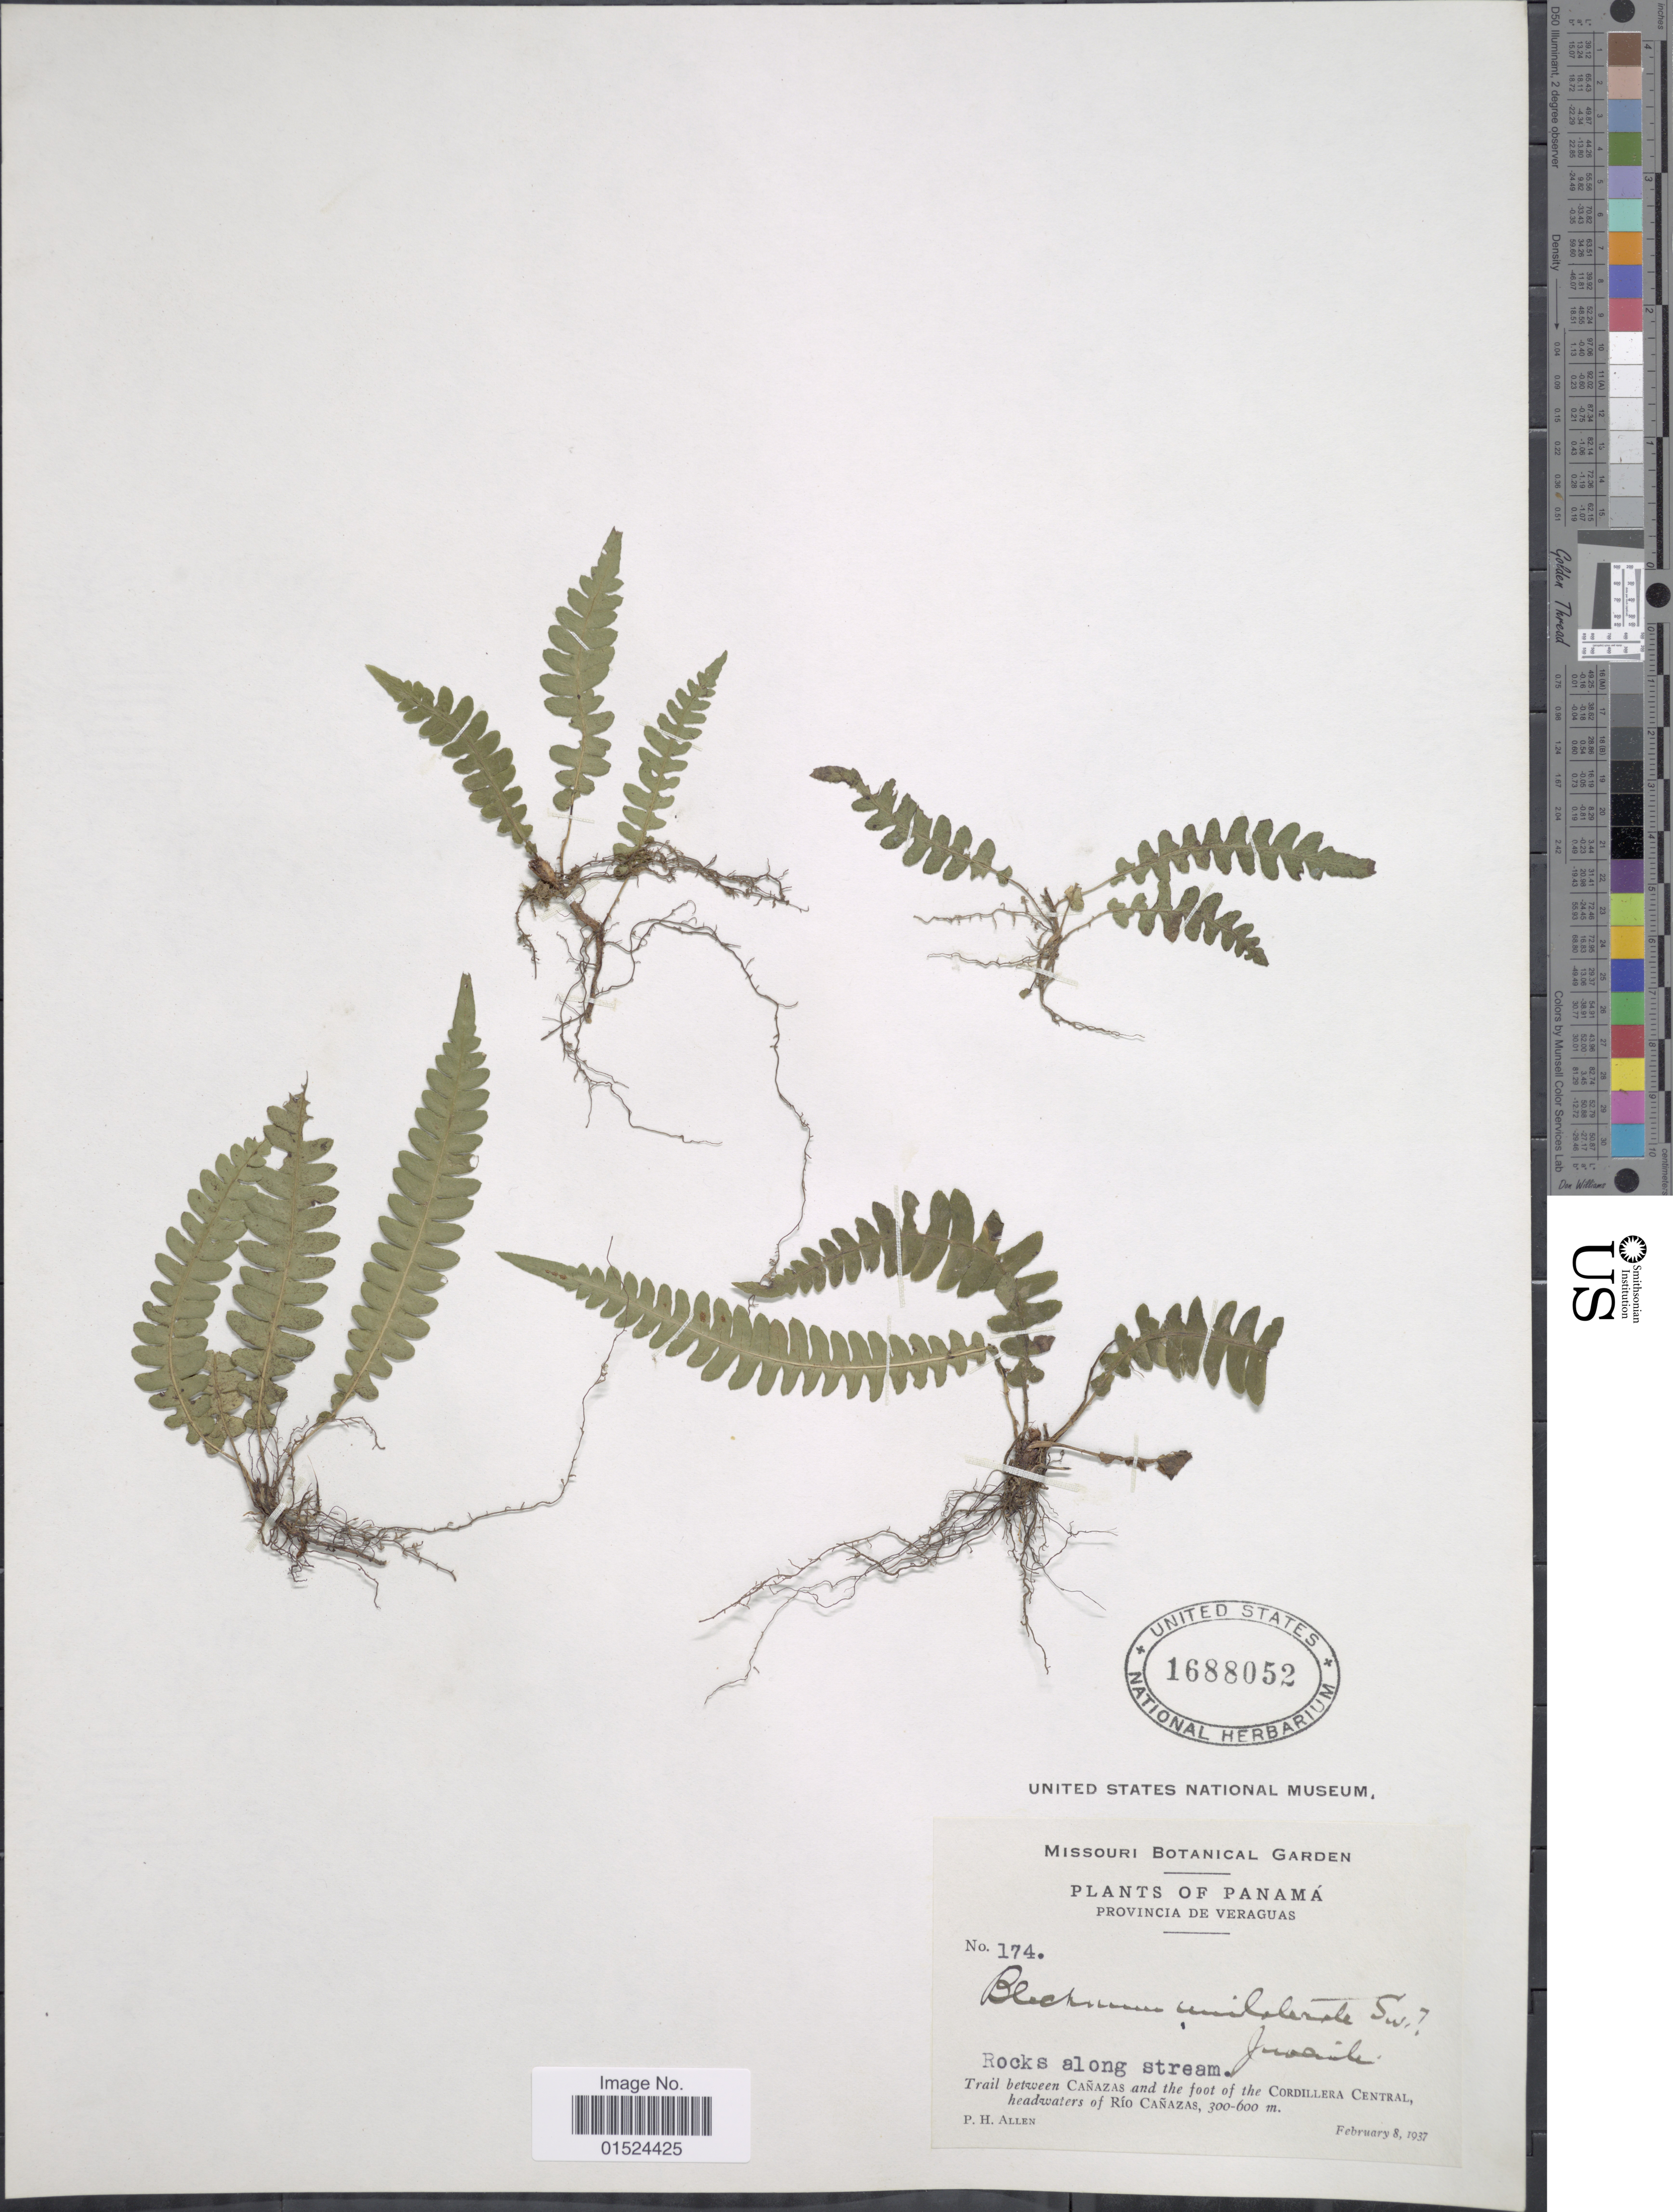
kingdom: Plantae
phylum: Tracheophyta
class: Polypodiopsida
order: Polypodiales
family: Blechnaceae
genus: Blechnum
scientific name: Blechnum polypodioides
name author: Raddi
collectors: P. H. Allen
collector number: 174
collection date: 1937-02-08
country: Panama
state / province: Veraguas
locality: Trail between Cañazas and the foot of the Cordillera Central, headwaters of Río Cañazas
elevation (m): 300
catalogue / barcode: US 1688052